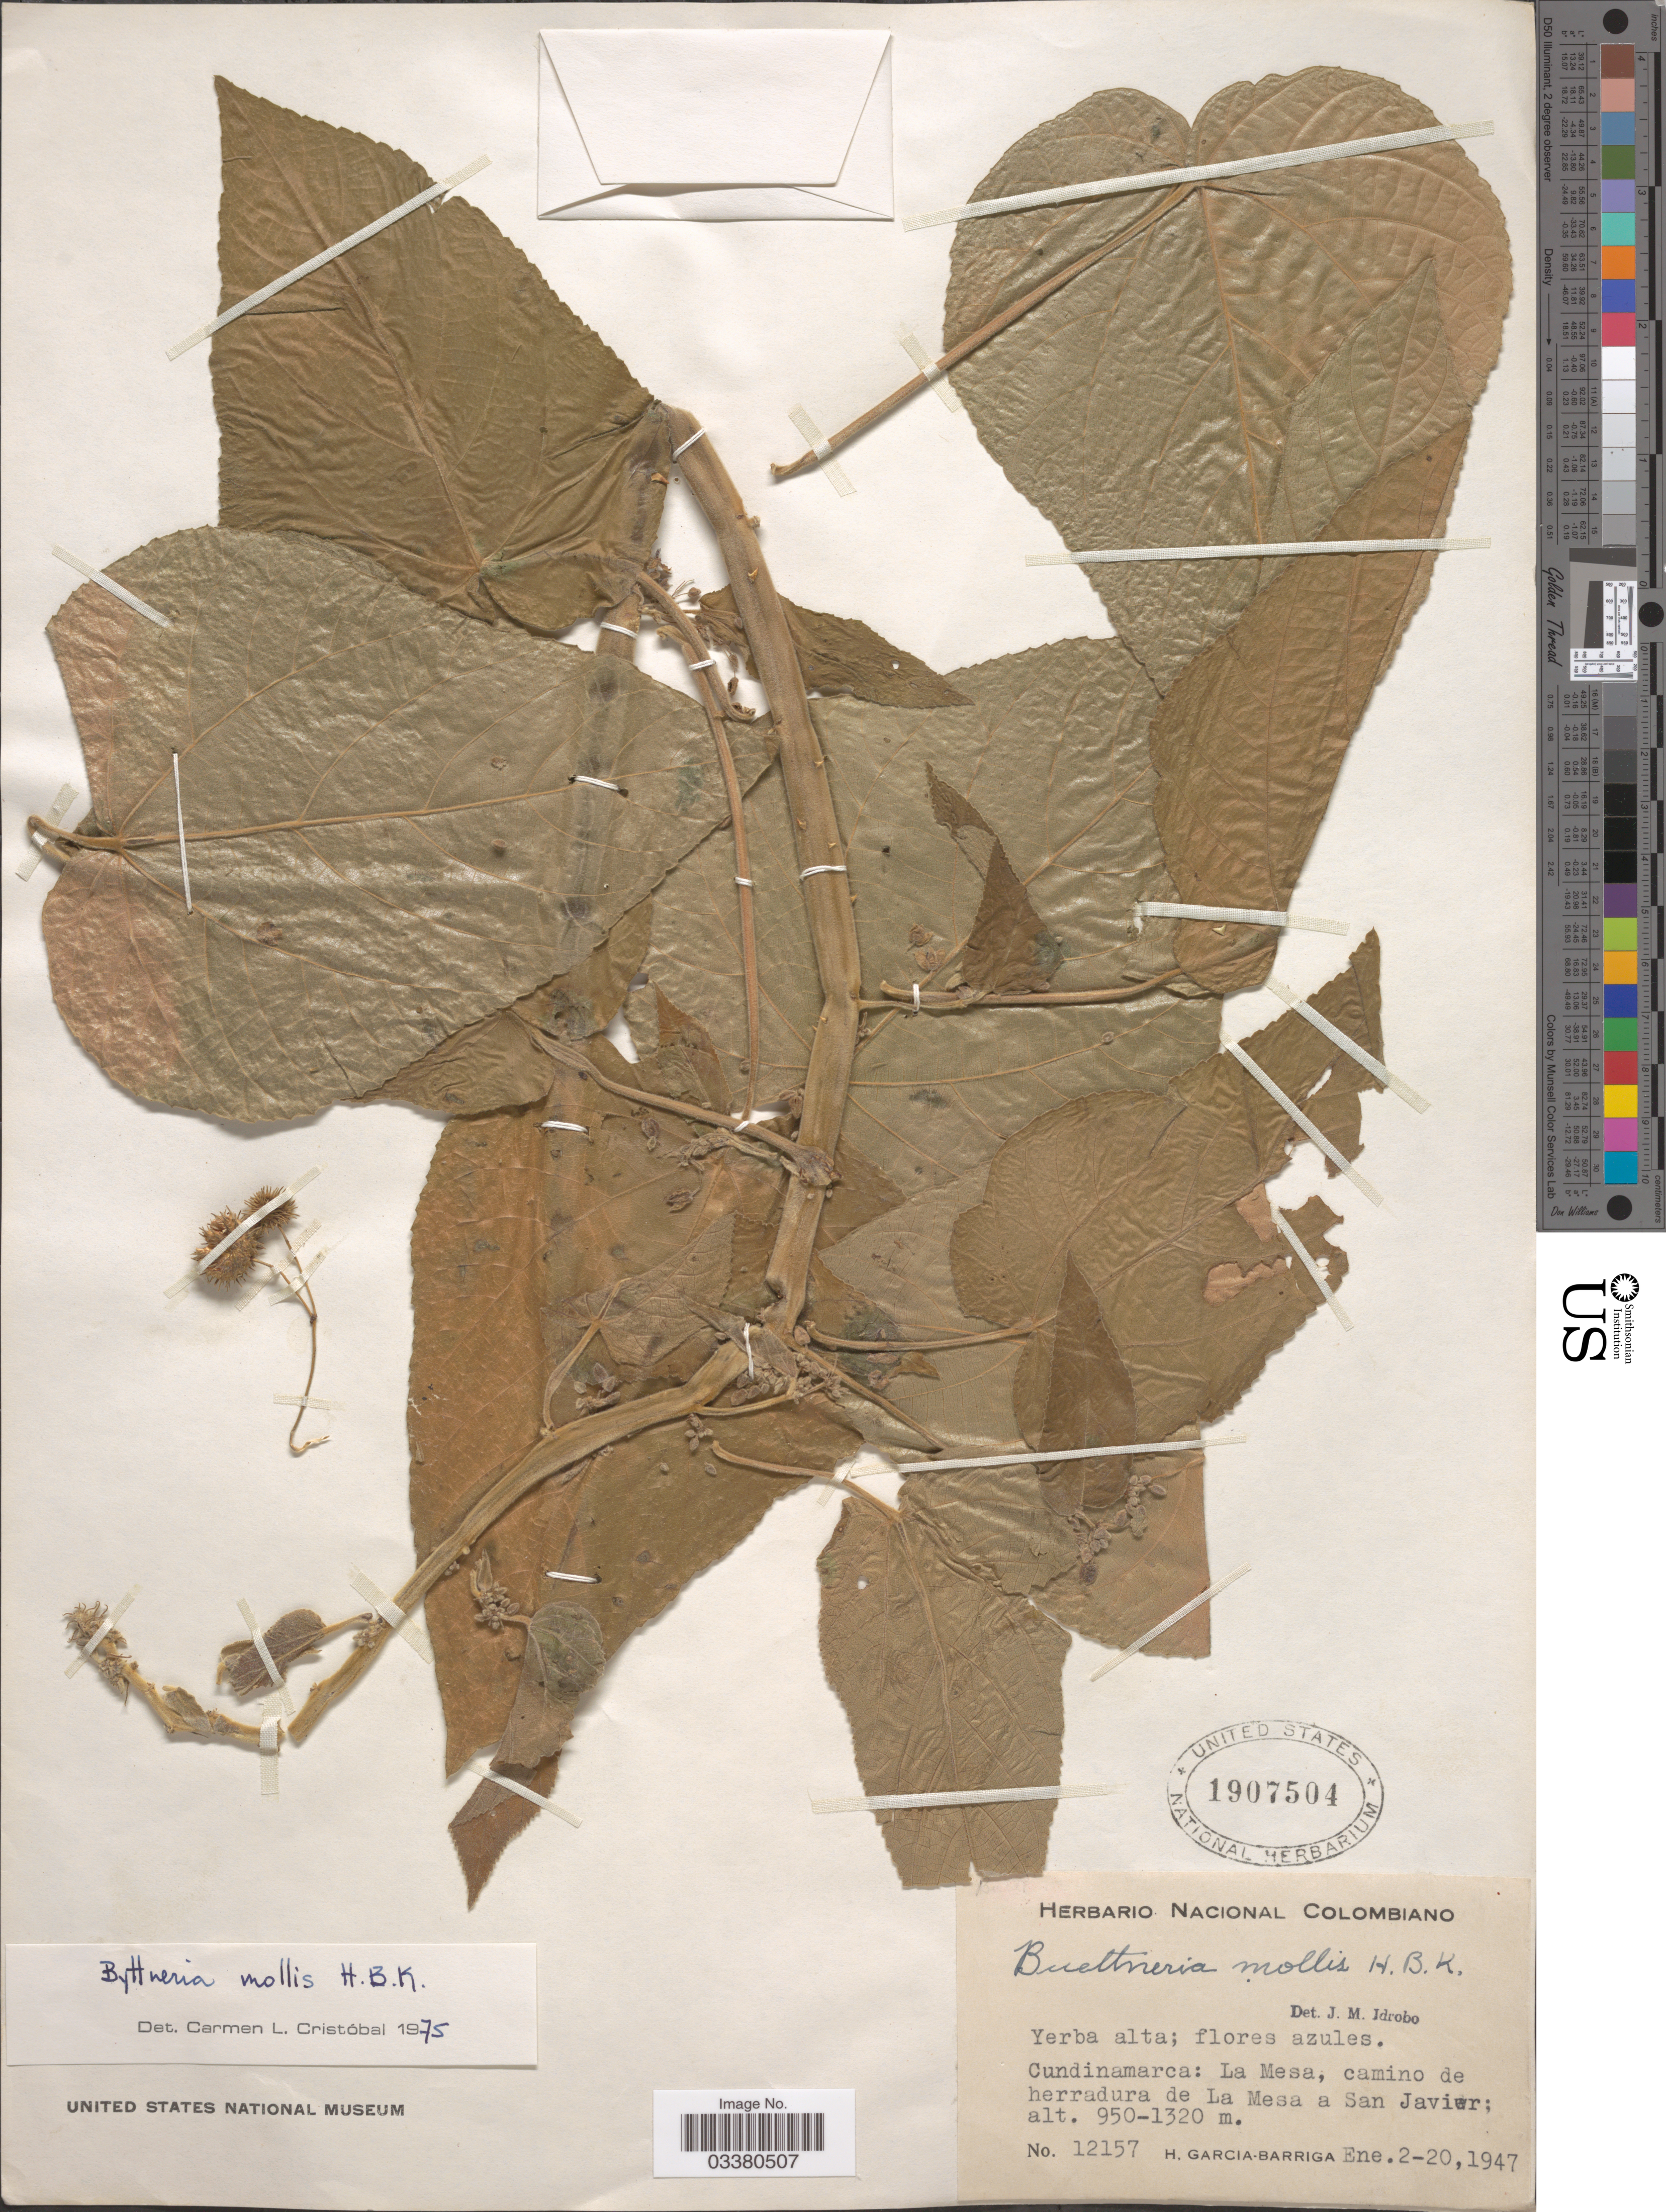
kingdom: Plantae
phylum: Tracheophyta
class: Magnoliopsida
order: Malvales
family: Malvaceae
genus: Byttneria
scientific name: Byttneria mollis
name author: Kunth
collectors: H. García Barriga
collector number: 12157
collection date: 1947-01-02/1947-01-20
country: Colombia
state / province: Cundinamarca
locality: La Mesa, camino de herradura de La Mesa a San Javier.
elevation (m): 950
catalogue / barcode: US 1907504